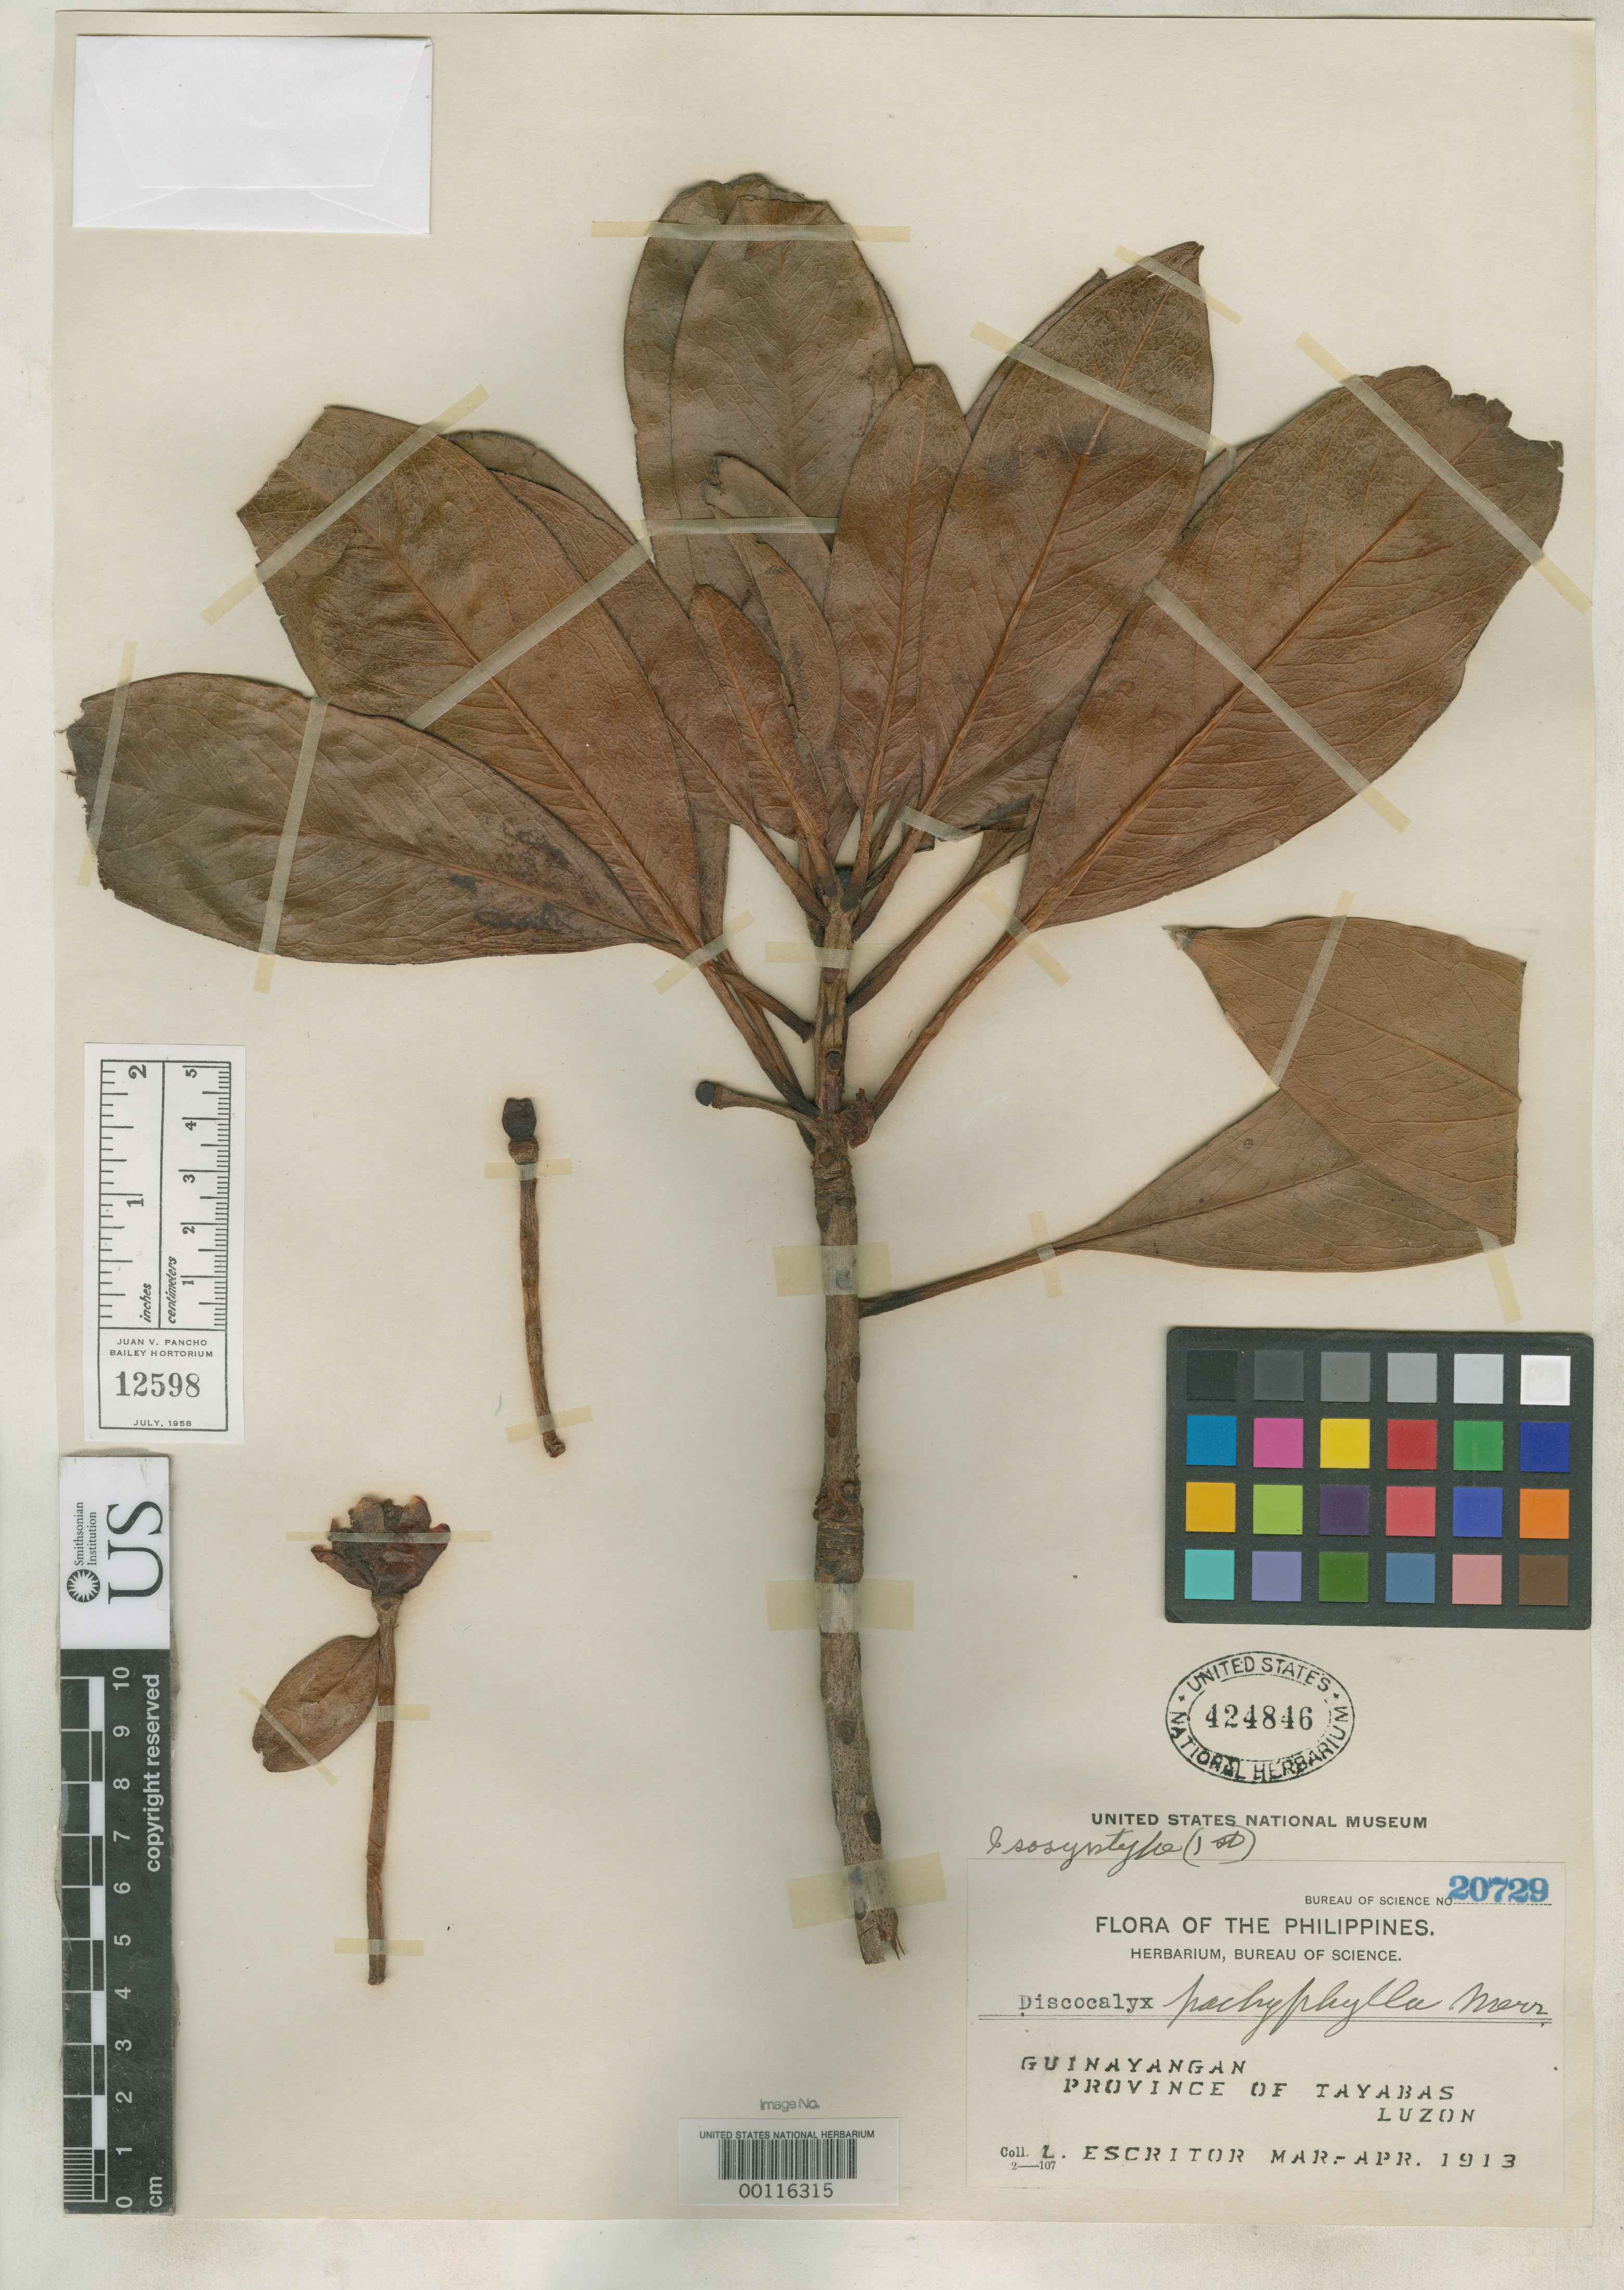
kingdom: Plantae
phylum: Tracheophyta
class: Magnoliopsida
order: Ericales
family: Primulaceae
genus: Discocalyx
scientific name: Discocalyx pachyphylla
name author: Merr.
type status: Isosyntype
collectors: L. Escritor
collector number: Bur. Sci. 20729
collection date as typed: Mar 1913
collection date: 1913-03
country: Philippines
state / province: Calabarzon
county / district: Quezon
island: Luzon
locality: Mt. Cadig.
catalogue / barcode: US 424846